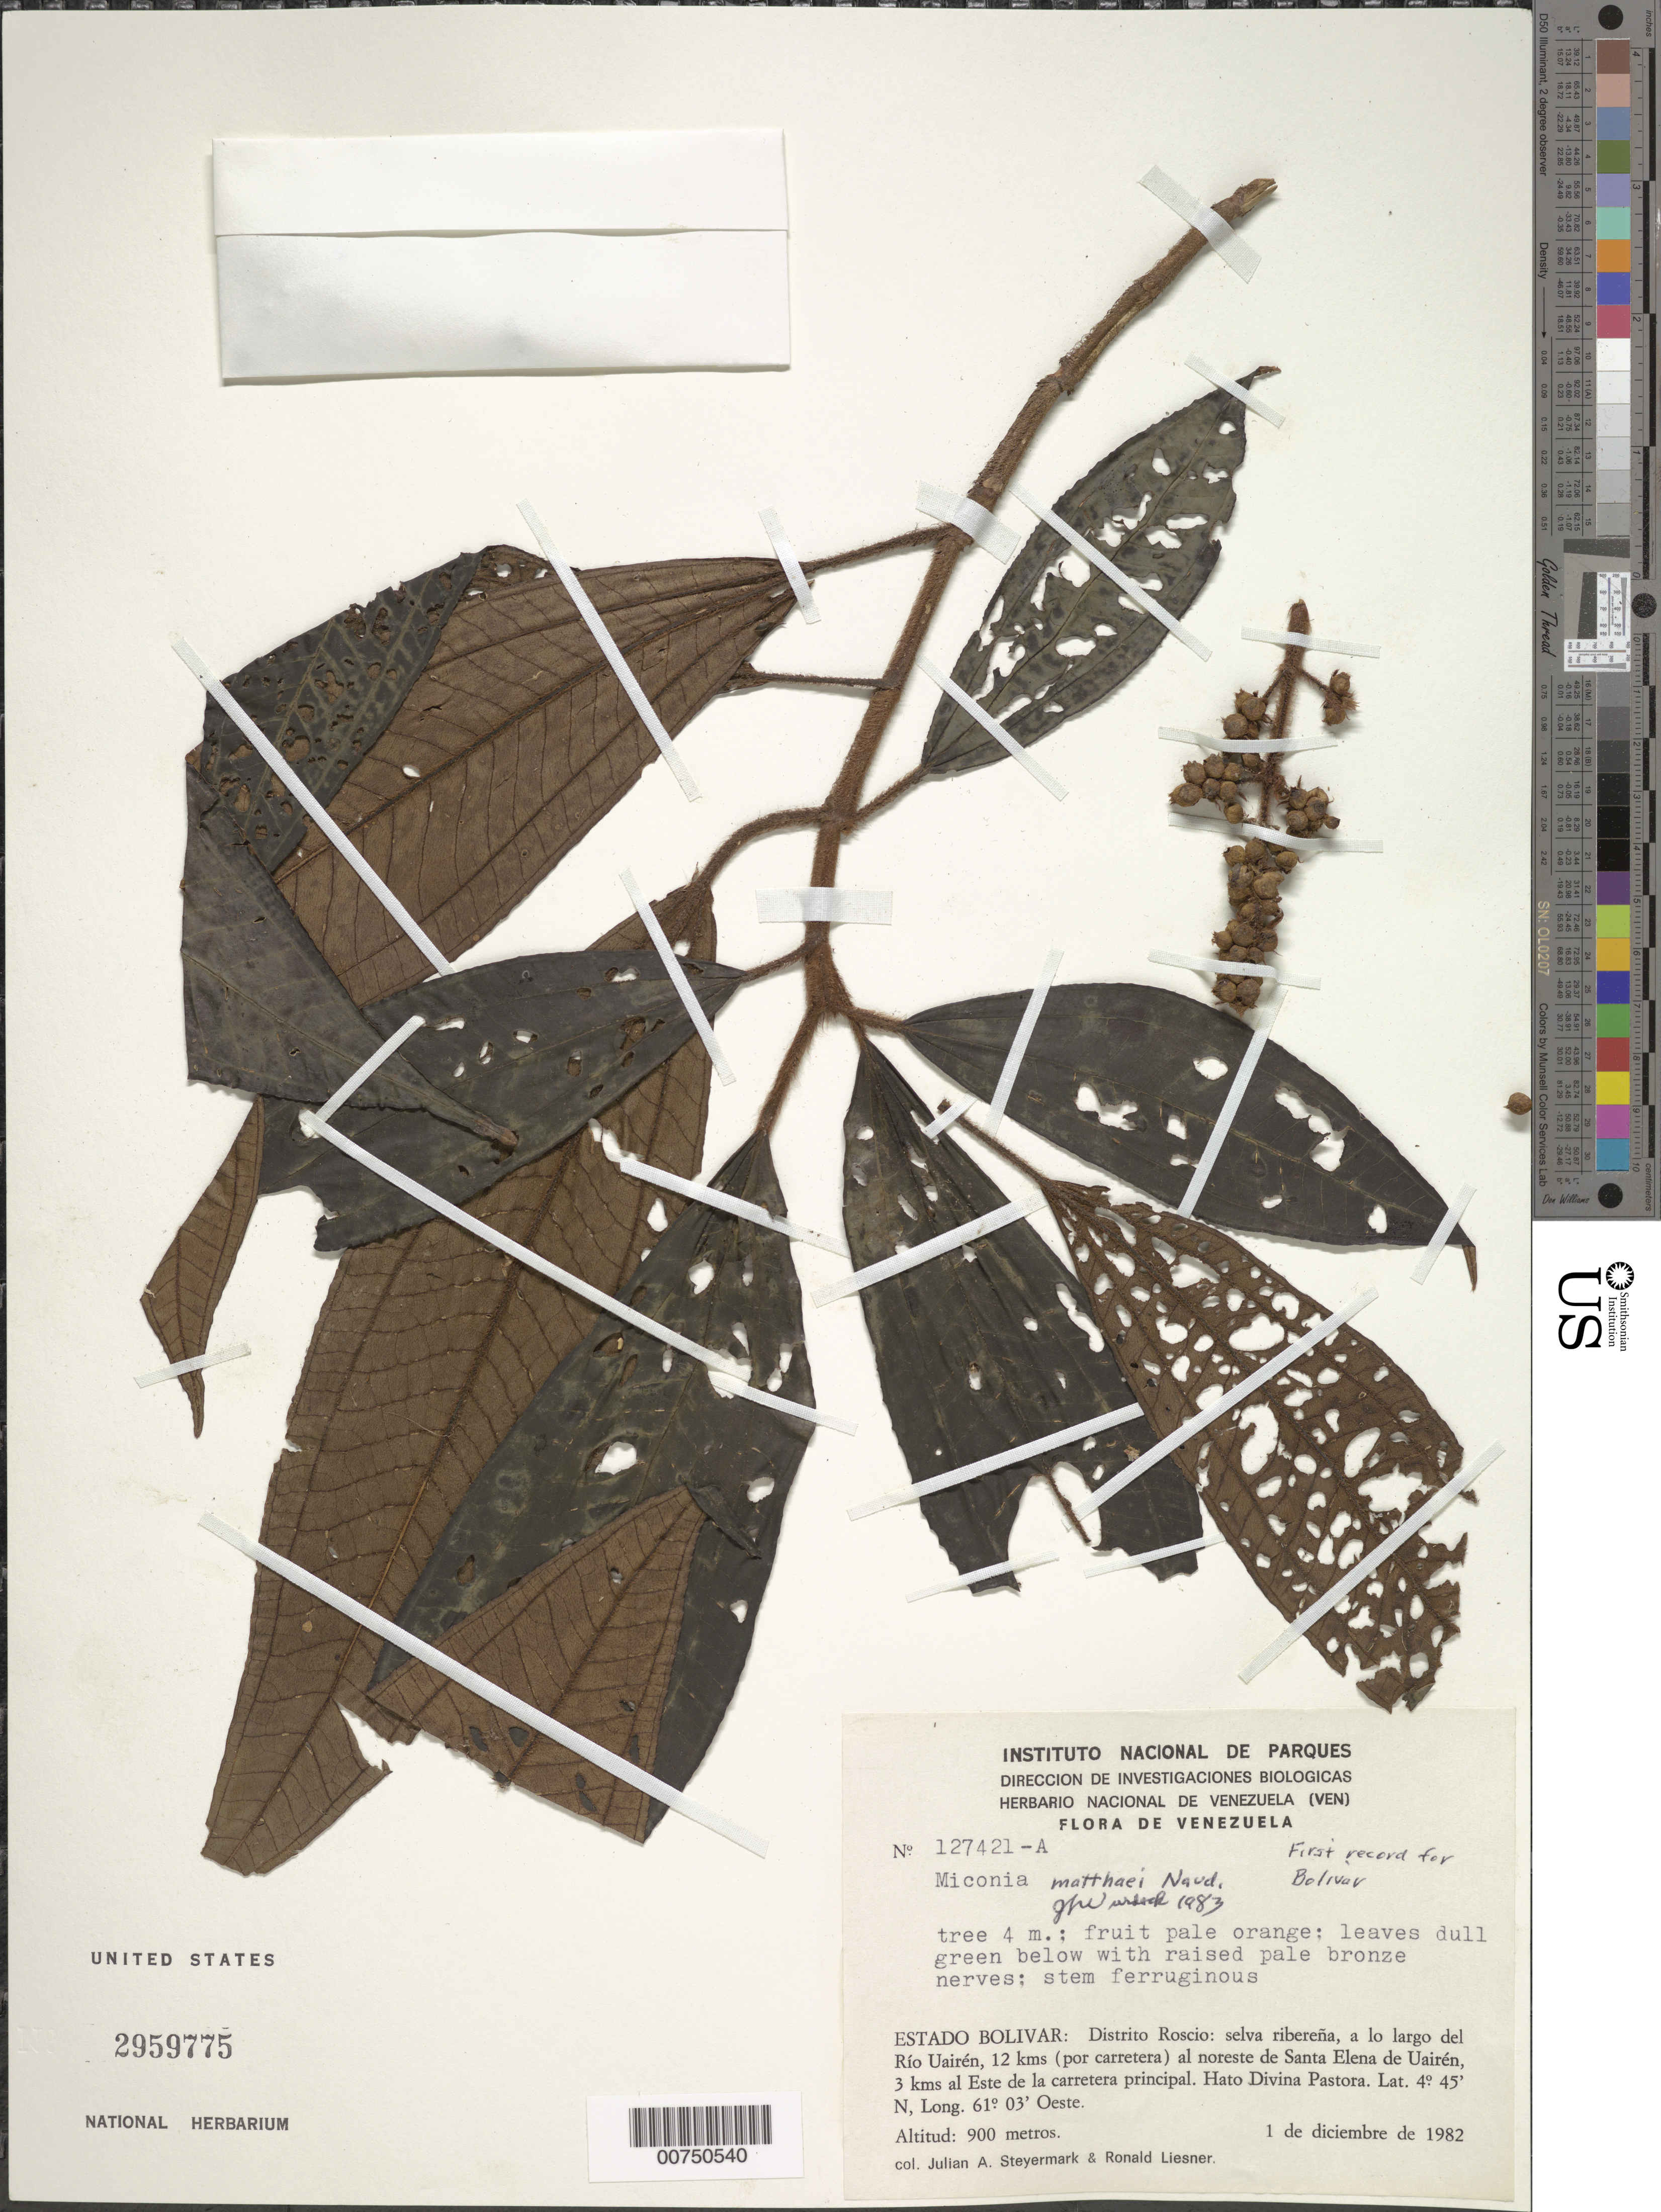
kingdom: Plantae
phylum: Tracheophyta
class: Magnoliopsida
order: Myrtales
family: Melastomataceae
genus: Miconia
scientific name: Miconia matthaei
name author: Naudin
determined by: Wurdack, John J., (US), US (UNITED STATES)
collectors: J. Steyermark & R. L. Liesner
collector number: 127421 A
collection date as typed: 1-Dec-82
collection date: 1982-12-01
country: Venezuela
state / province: Bolívar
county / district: Roscio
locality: Río Uairen, 12 km (por carretera) al NE de Santa Elena de Uairen, 3 km al Este de la carretera principal; Hato Divina Pastora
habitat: Selva riberena, a lo largo del rio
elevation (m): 900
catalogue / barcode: US 2959775